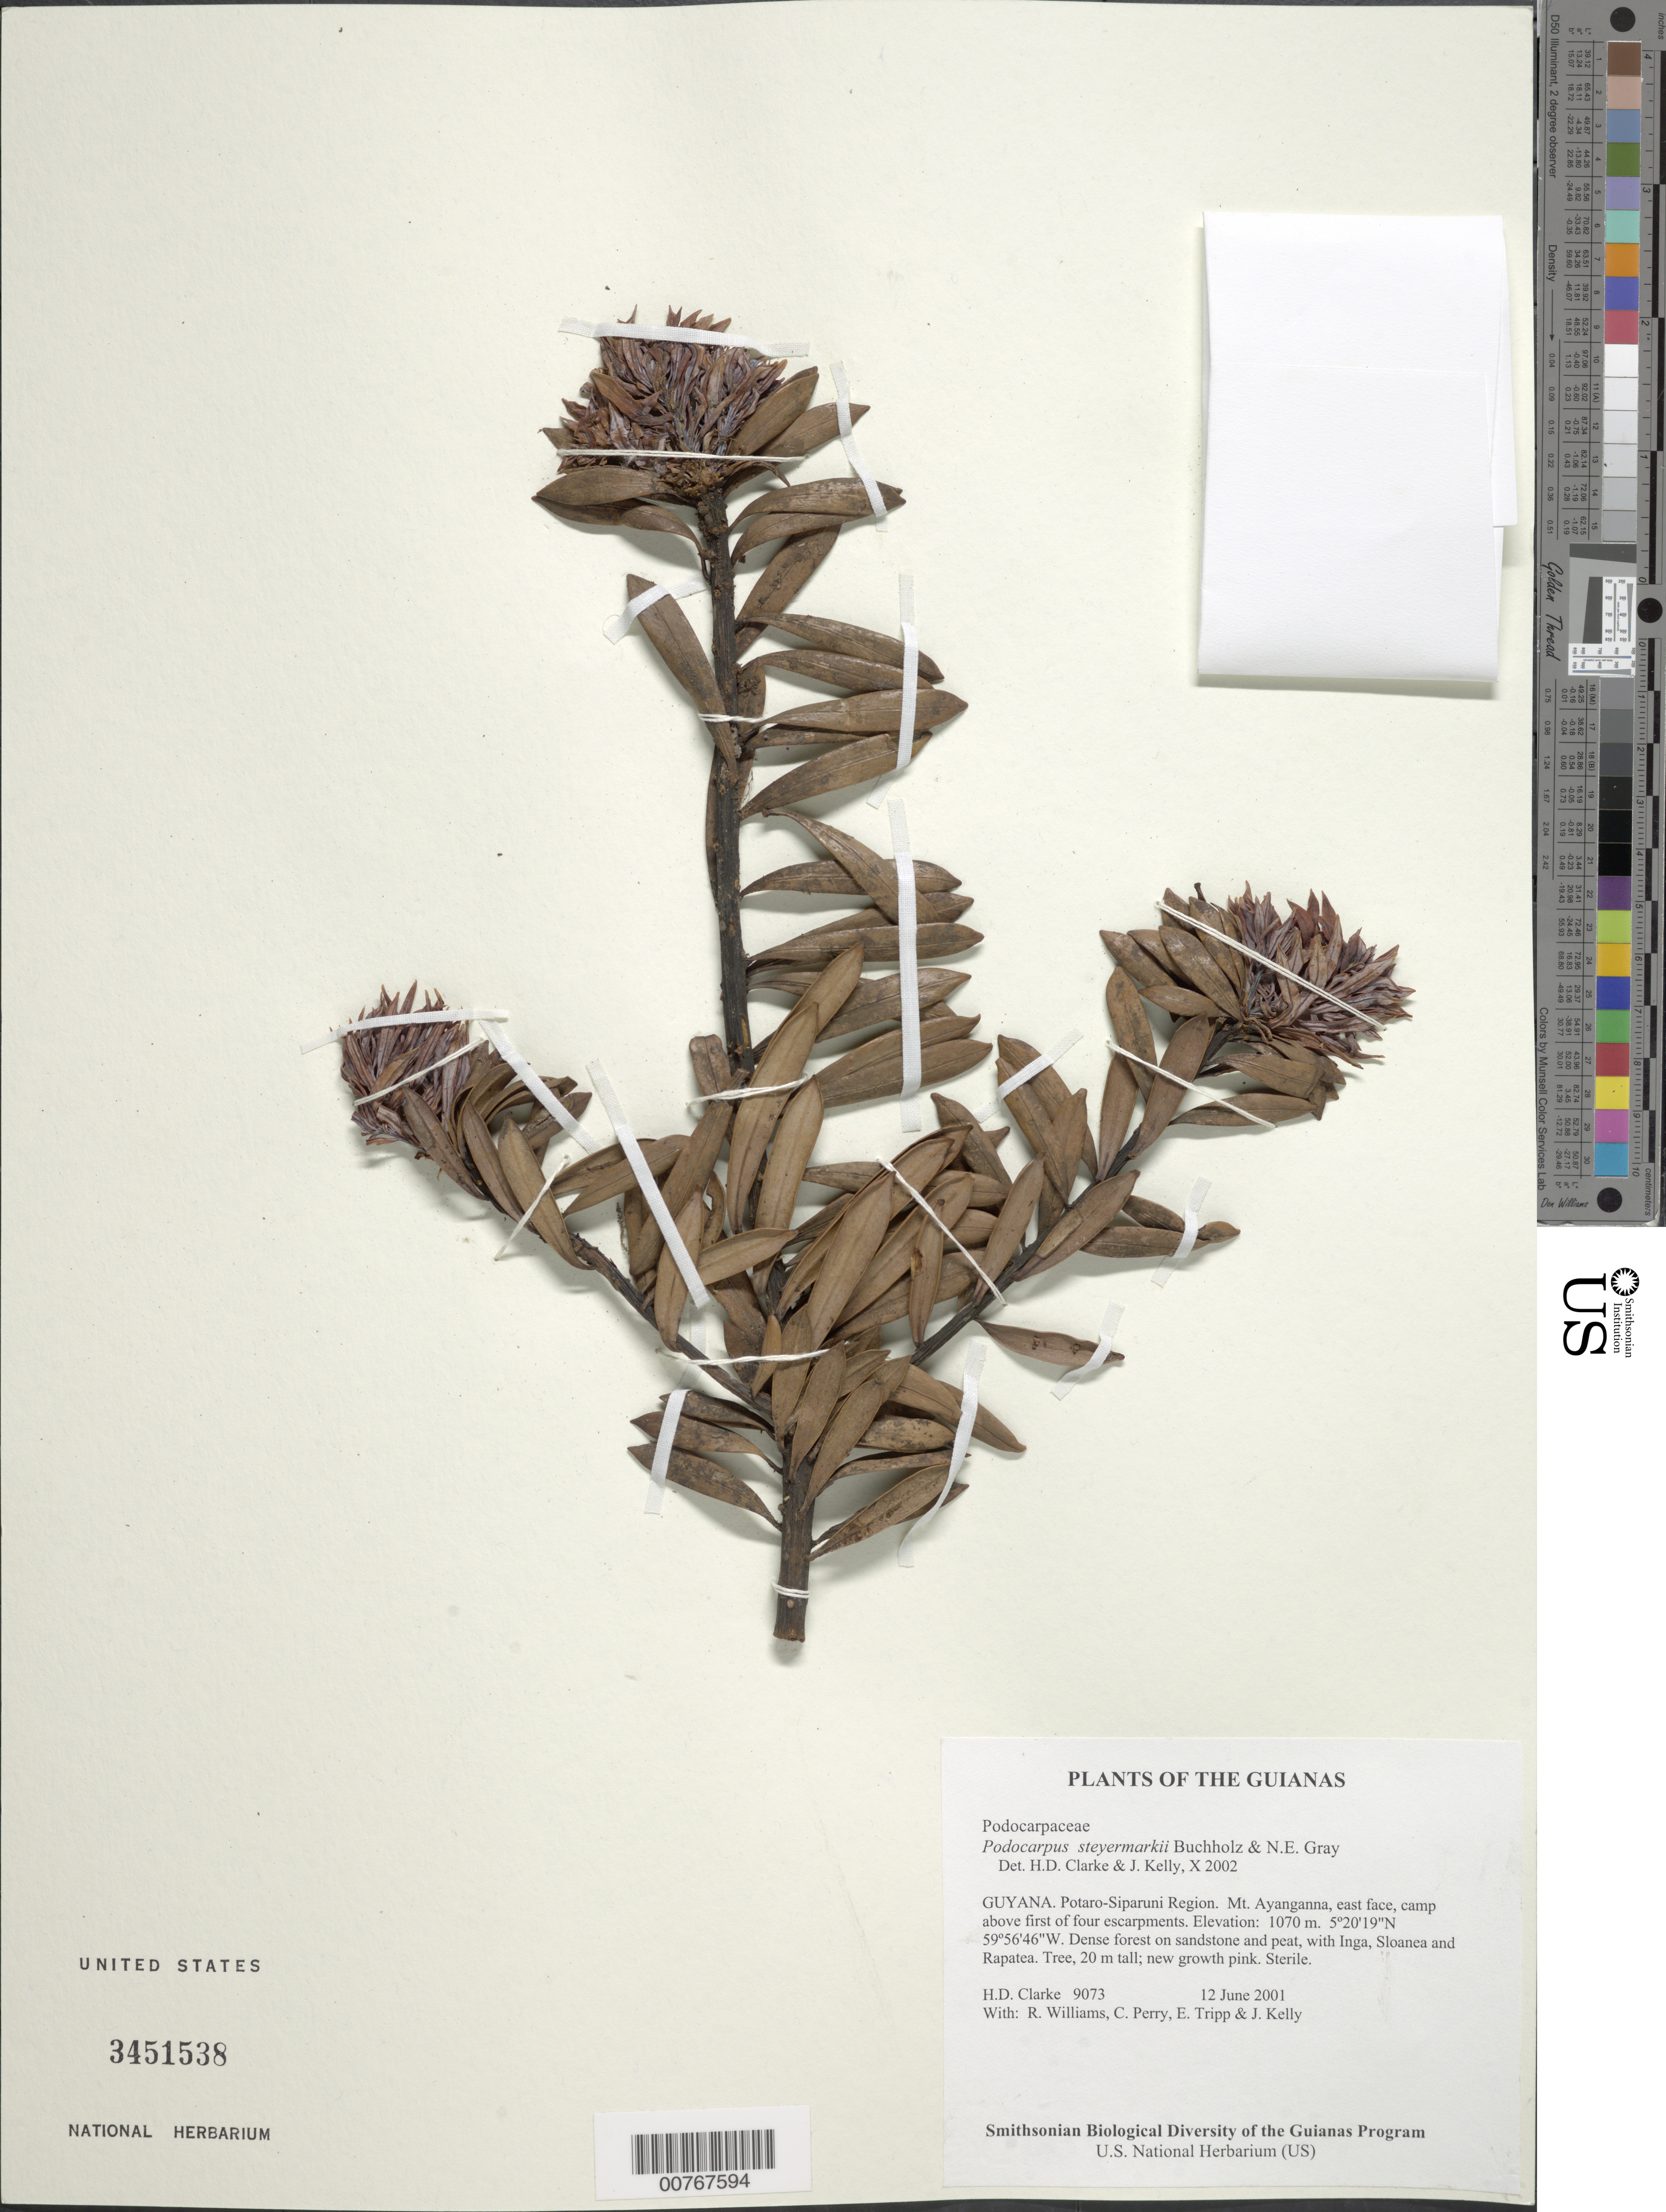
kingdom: Plantae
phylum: Tracheophyta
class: Pinopsida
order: Pinales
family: Podocarpaceae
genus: Podocarpus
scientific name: Podocarpus steyermarkii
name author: J. Buchholz & N.E. Gray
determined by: Clarke, H. D.; Kelly, J.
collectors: H. D. Clarke, R. Williams, C. Perry, E. Tripp & J. Kelly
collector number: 9073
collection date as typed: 12 June 2001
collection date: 2001-06-12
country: Guyana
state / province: Potaro-Siparuni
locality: Mt. Ayanganna, east face, camp above first of four escarpments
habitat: Dense forest on sandstone and peat, with Inga, Sloanea and Rapatea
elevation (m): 1070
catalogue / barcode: US 3451538